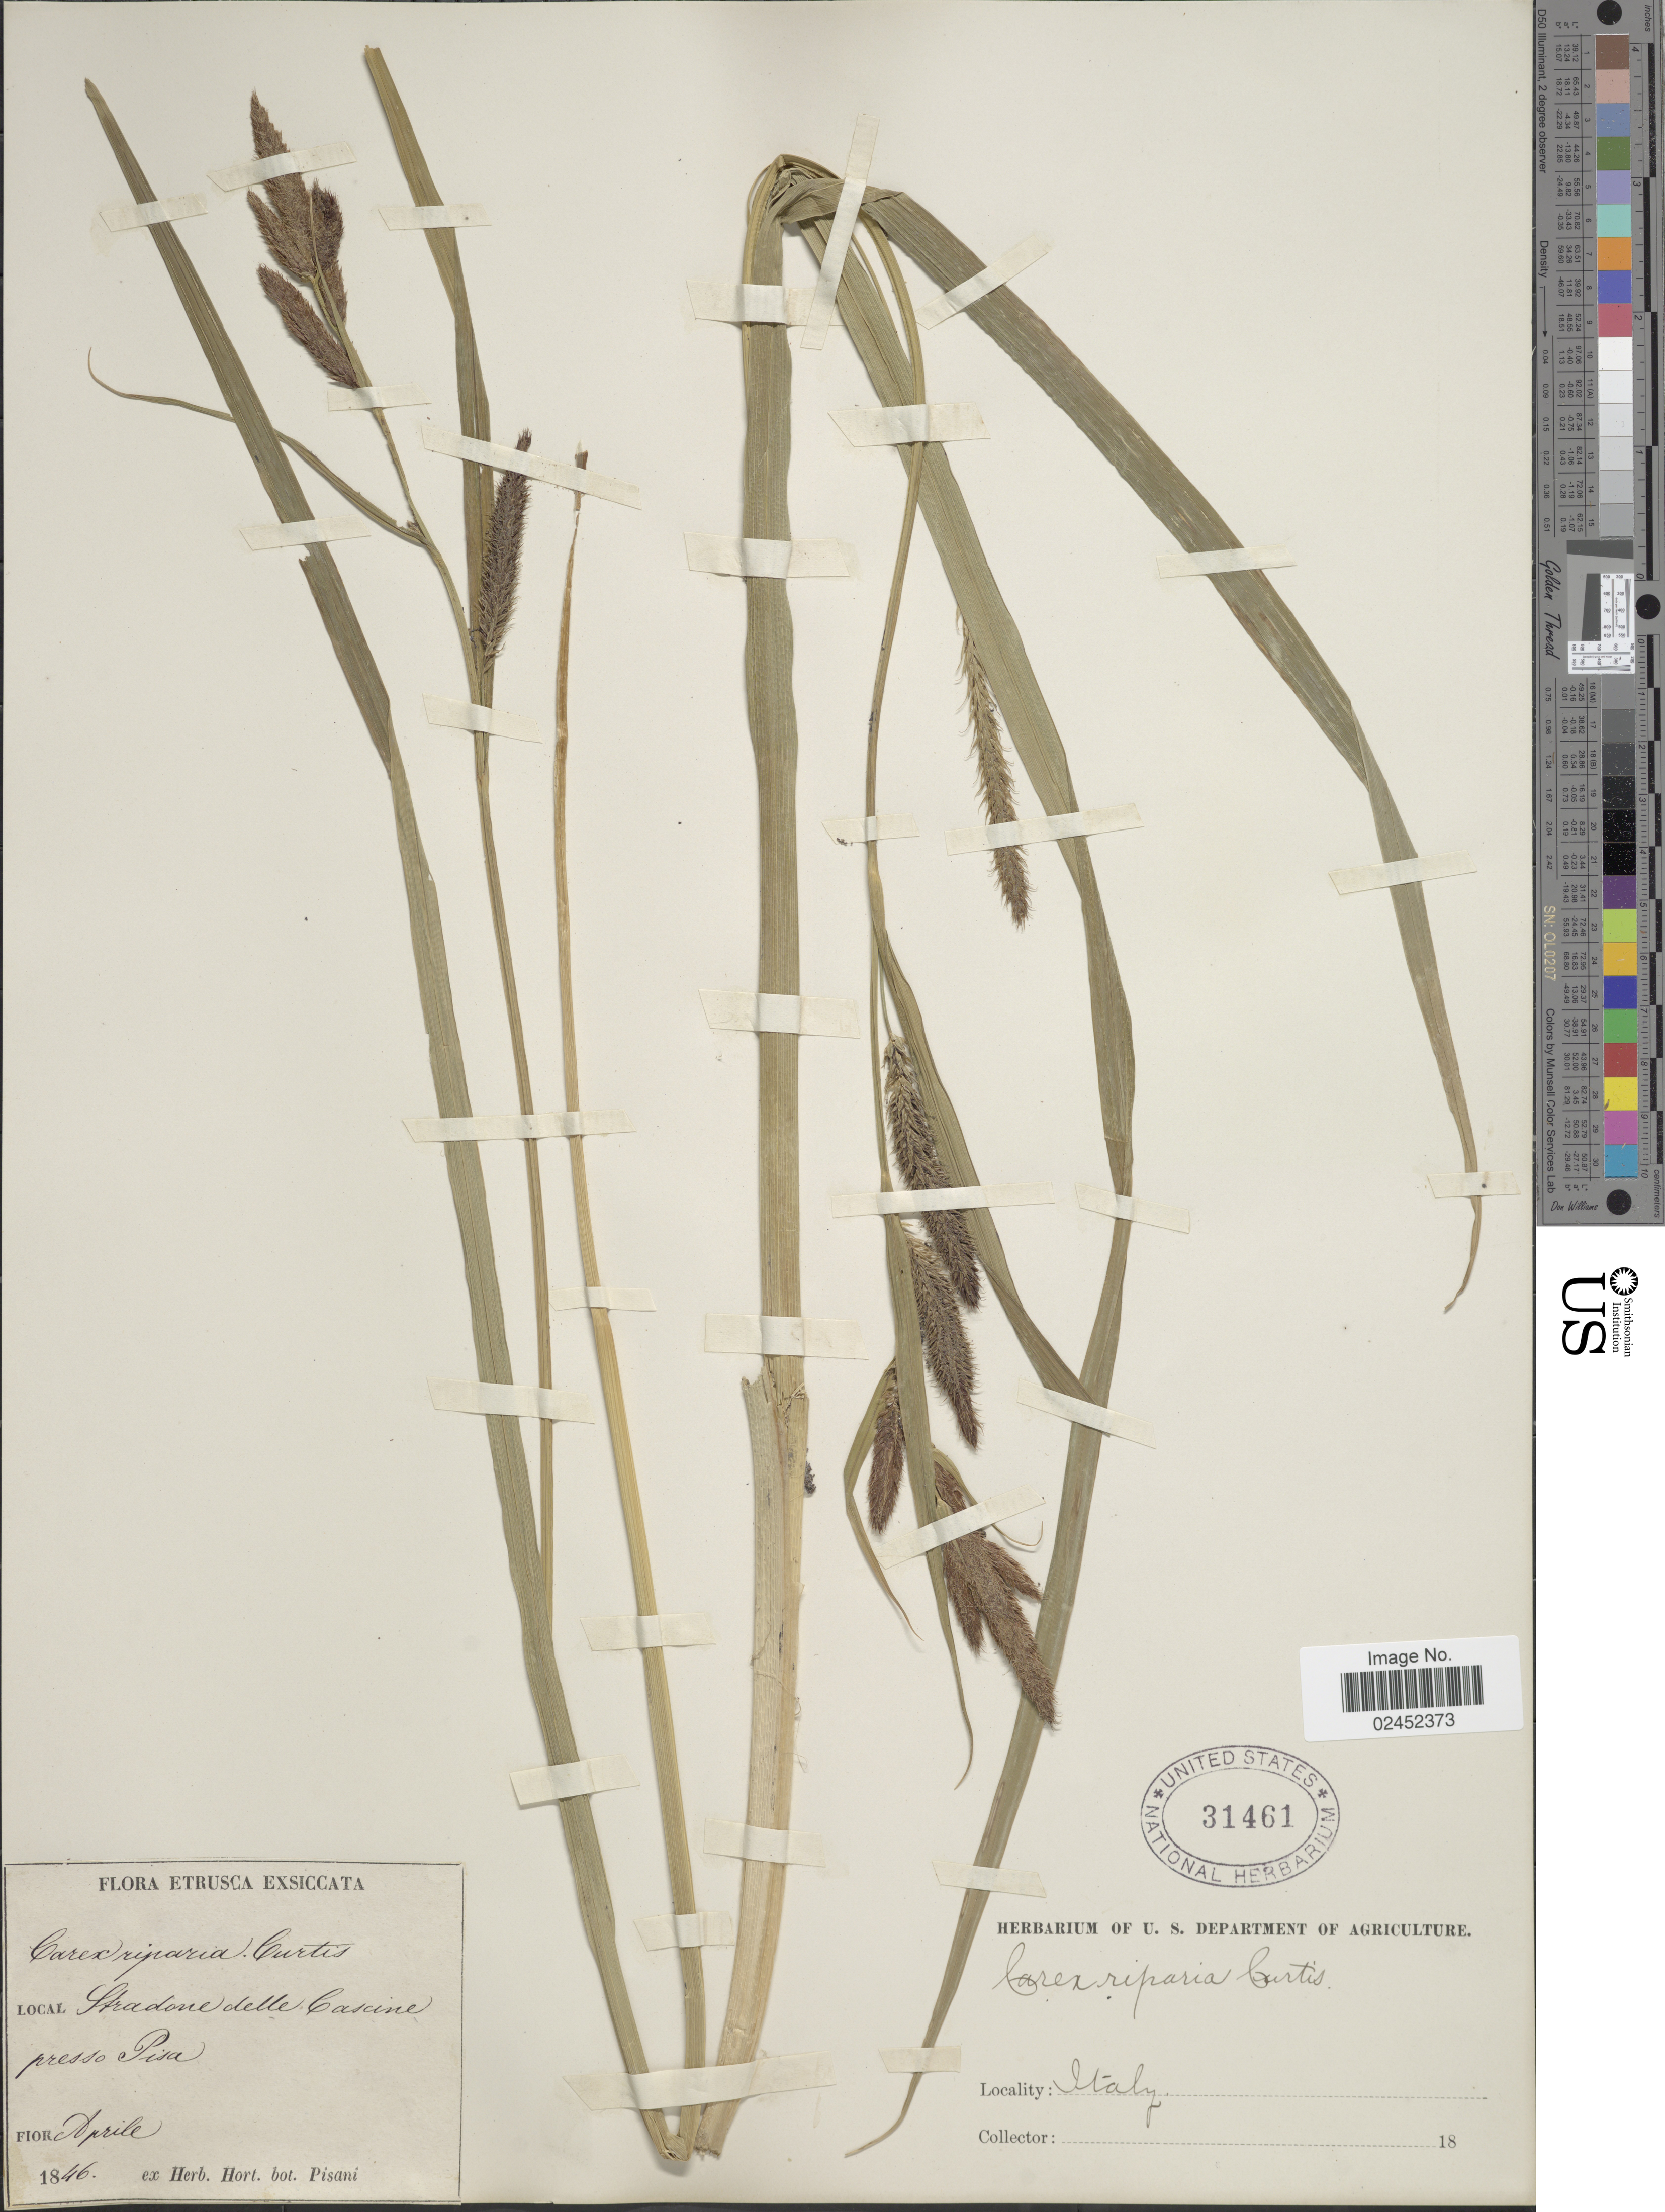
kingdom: Plantae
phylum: Tracheophyta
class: Liliopsida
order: Poales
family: Cyperaceae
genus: Carex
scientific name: Carex riparia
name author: Curtis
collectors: ex herb. Hort. Bot. Pisani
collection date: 1846-04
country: Italy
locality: Stradone delle Cascine, presso Pisa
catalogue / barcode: US 31461